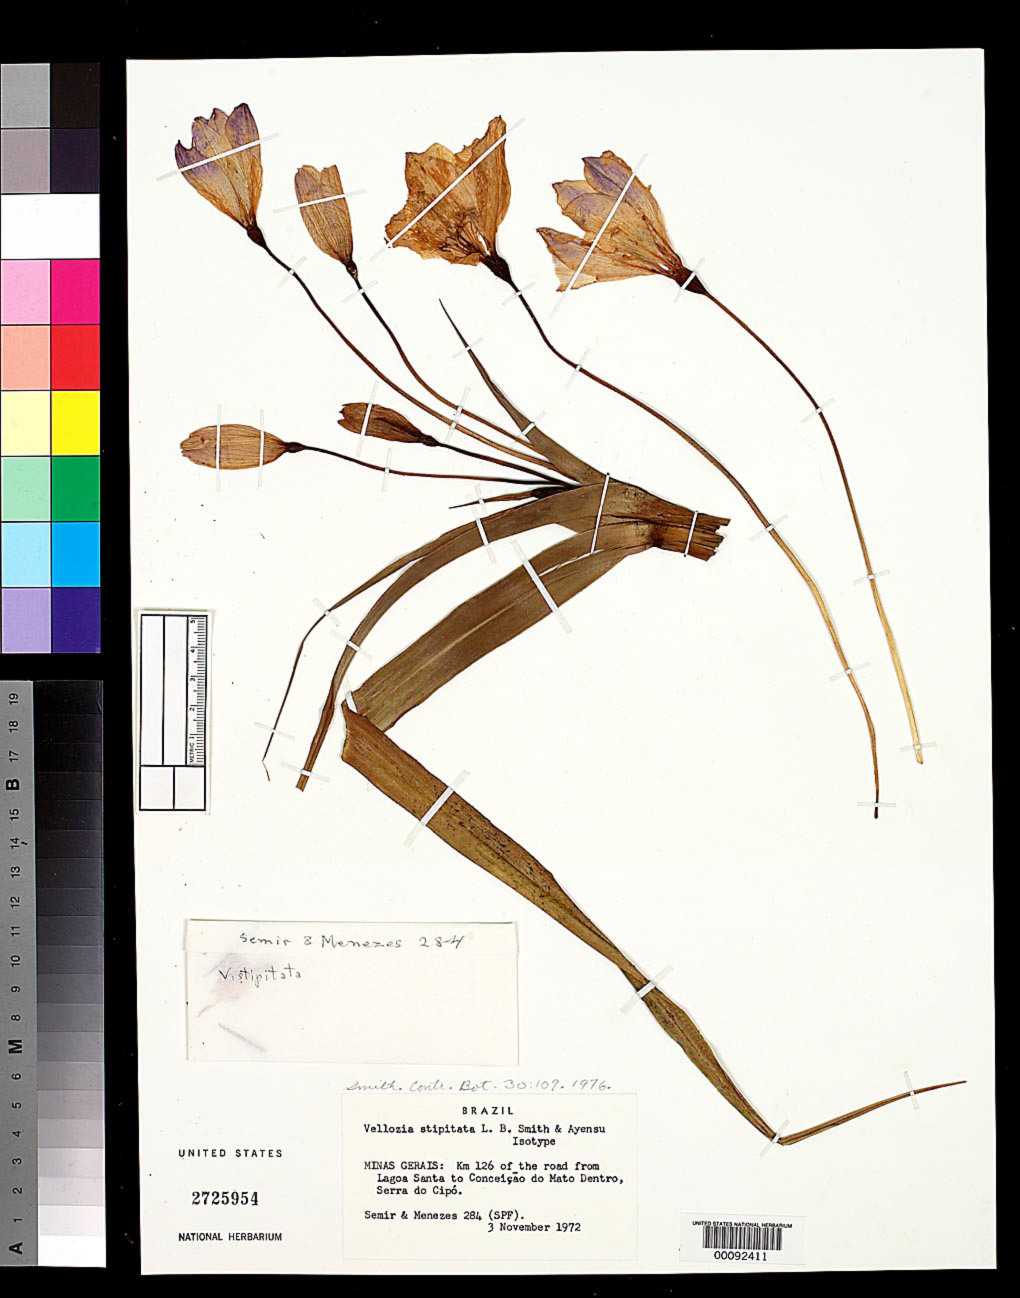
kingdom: Plantae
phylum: Tracheophyta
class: Liliopsida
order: Pandanales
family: Velloziaceae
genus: Vellozia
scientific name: Vellozia stipitata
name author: L.B. Sm. & Ayensu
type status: Isotype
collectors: J. Semir & N. L. Menezes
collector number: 284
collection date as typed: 03 Nov 1972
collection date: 1972-11-03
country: Brazil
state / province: Minas Gerais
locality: Road from Lagoa Santa to Conceicao do Mato Dentro, Serra do Cipo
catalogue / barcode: US 2725954